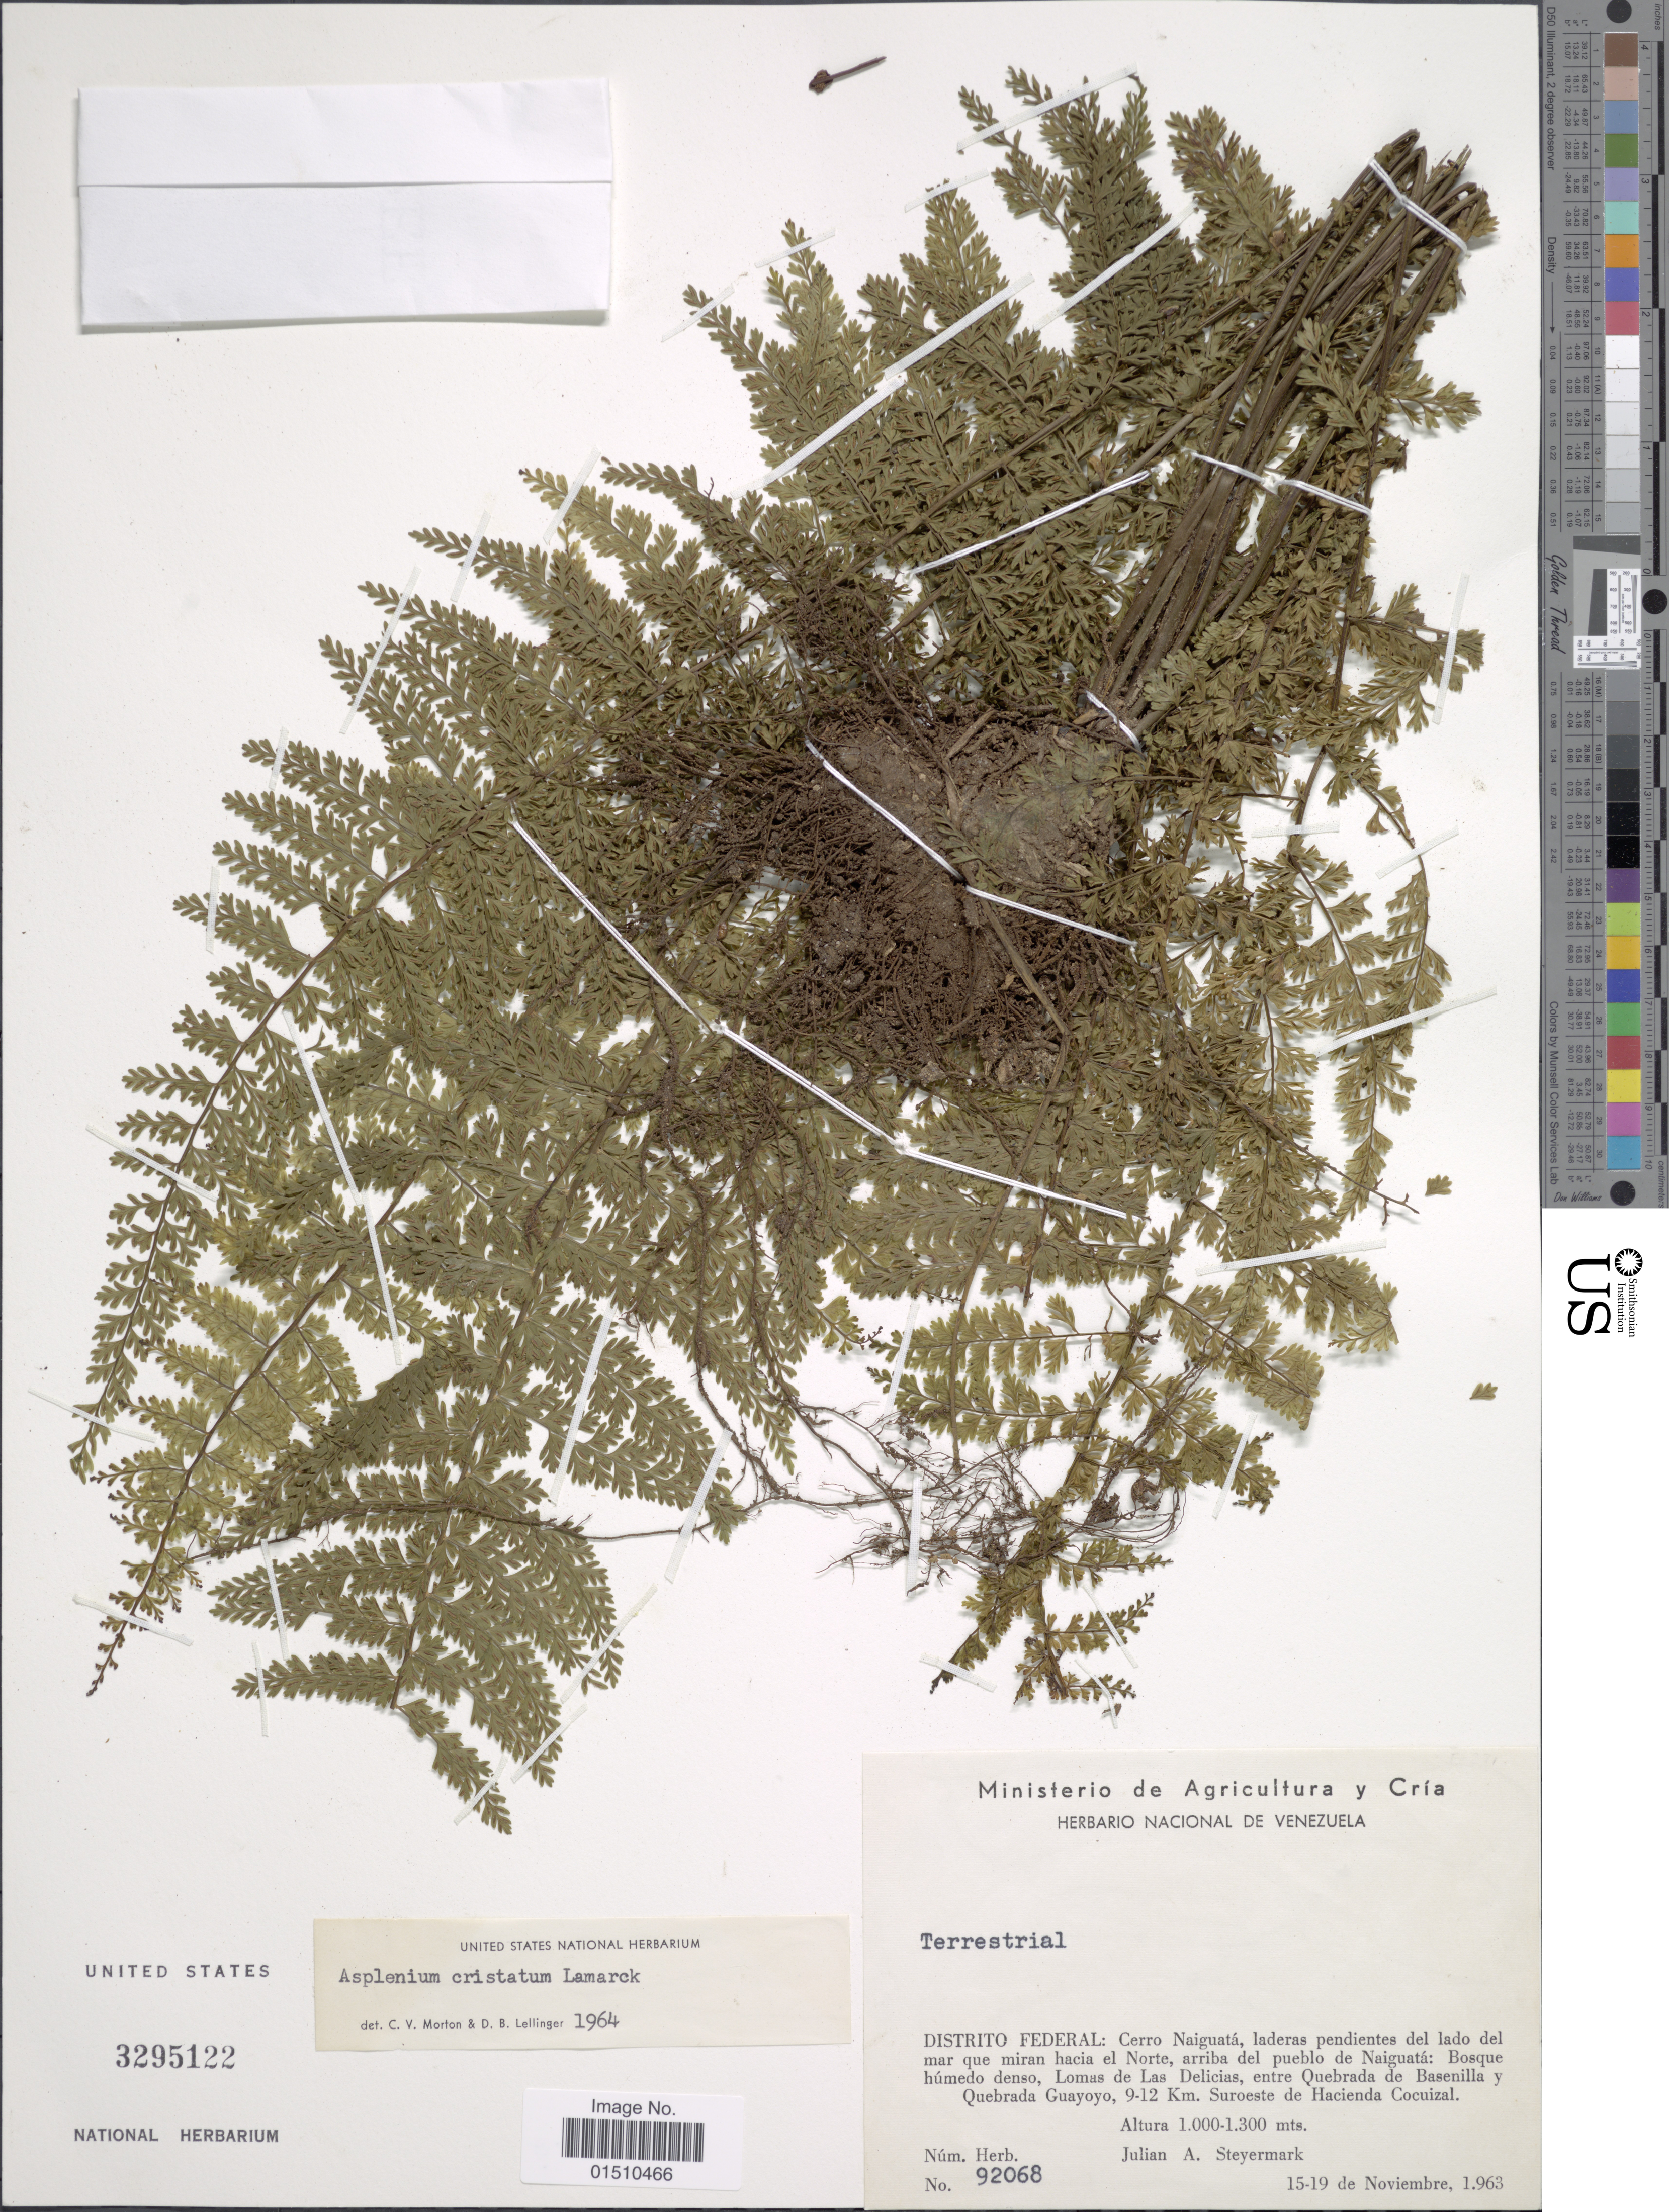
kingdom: Plantae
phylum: Tracheophyta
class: Polypodiopsida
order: Polypodiales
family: Aspleniaceae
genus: Asplenium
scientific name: Asplenium cristatum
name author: Lam.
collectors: J. Steyermark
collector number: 92068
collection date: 1963-11-15/1963-11-19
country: Venezuela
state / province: Distrito Federal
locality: Venezuela, Distrito Federal: Lomas de las Delicias, entre Quebrada de Basenilla y Quebrada Guayoyo, 9-12 Km. Suroeste de hacienda Cocuizal.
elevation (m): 1000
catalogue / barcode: US 3295122